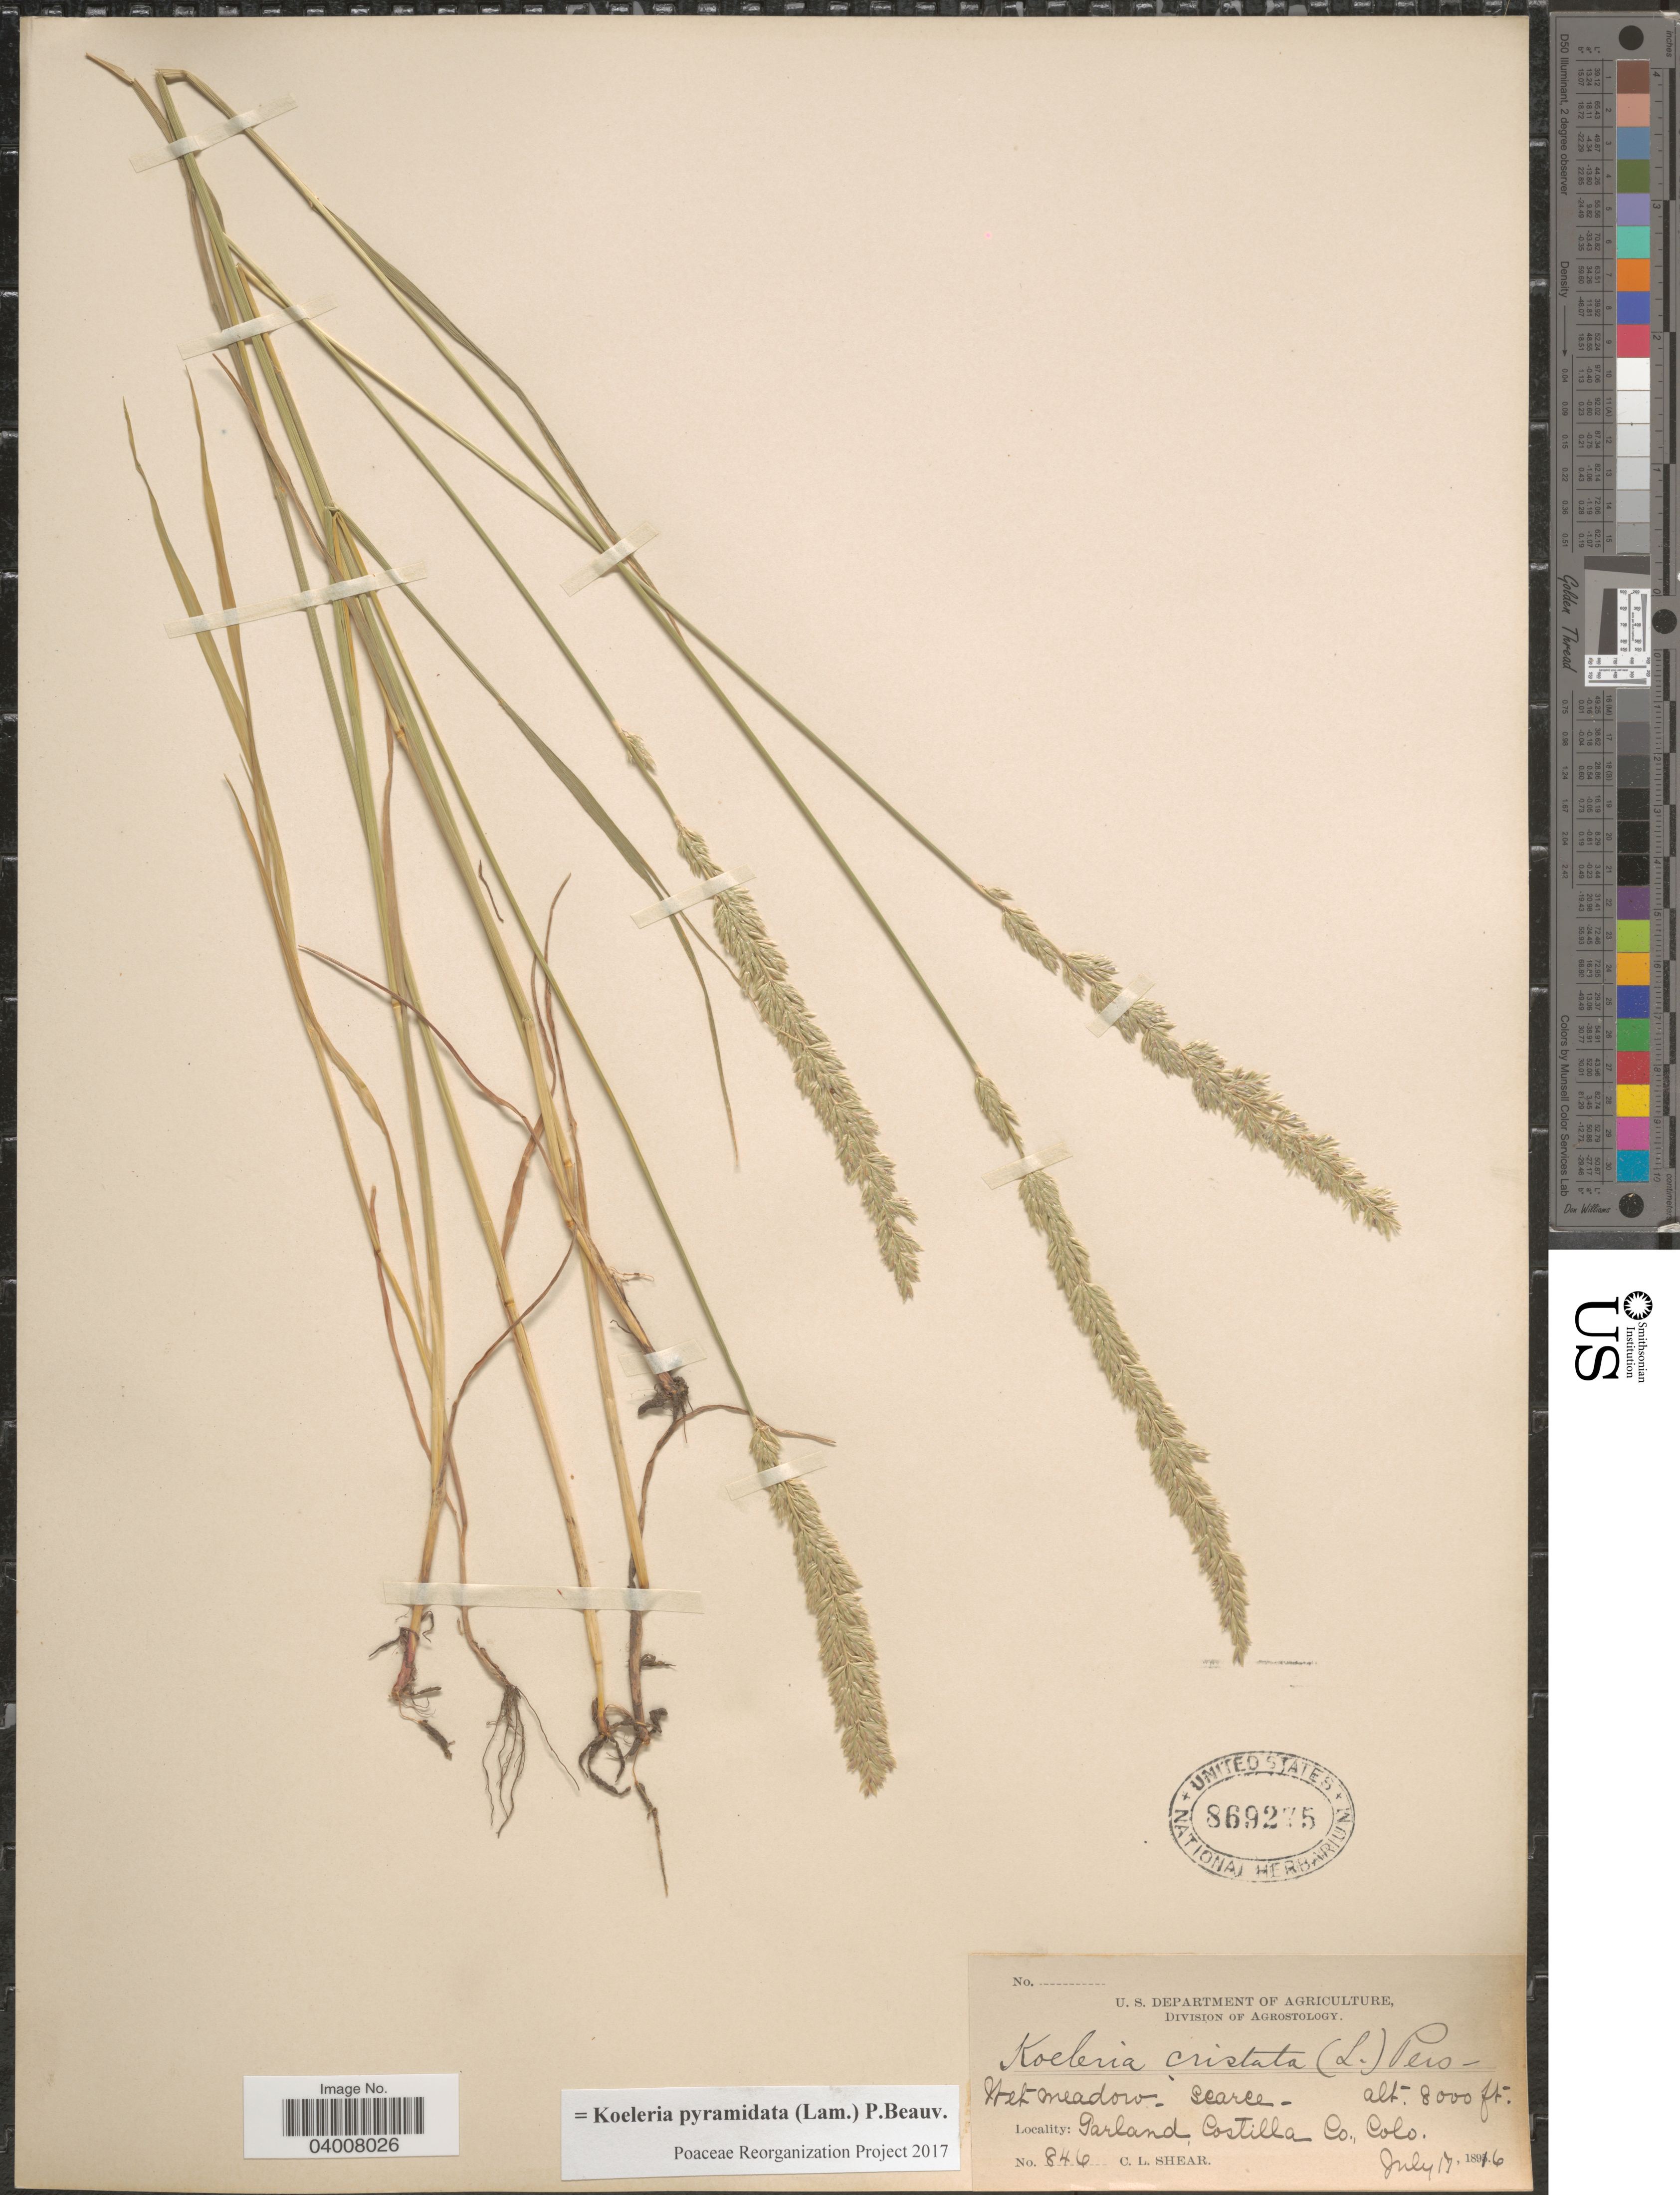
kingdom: Plantae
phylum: Tracheophyta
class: Liliopsida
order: Poales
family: Poaceae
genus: Koeleria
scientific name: Koeleria pyramidata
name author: (Lam.) P. Beauv.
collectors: C. L. Shear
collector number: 846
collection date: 1816-07-17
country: United States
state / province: Colorado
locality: Garland, Costilla Co.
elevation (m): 2438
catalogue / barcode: US 869275